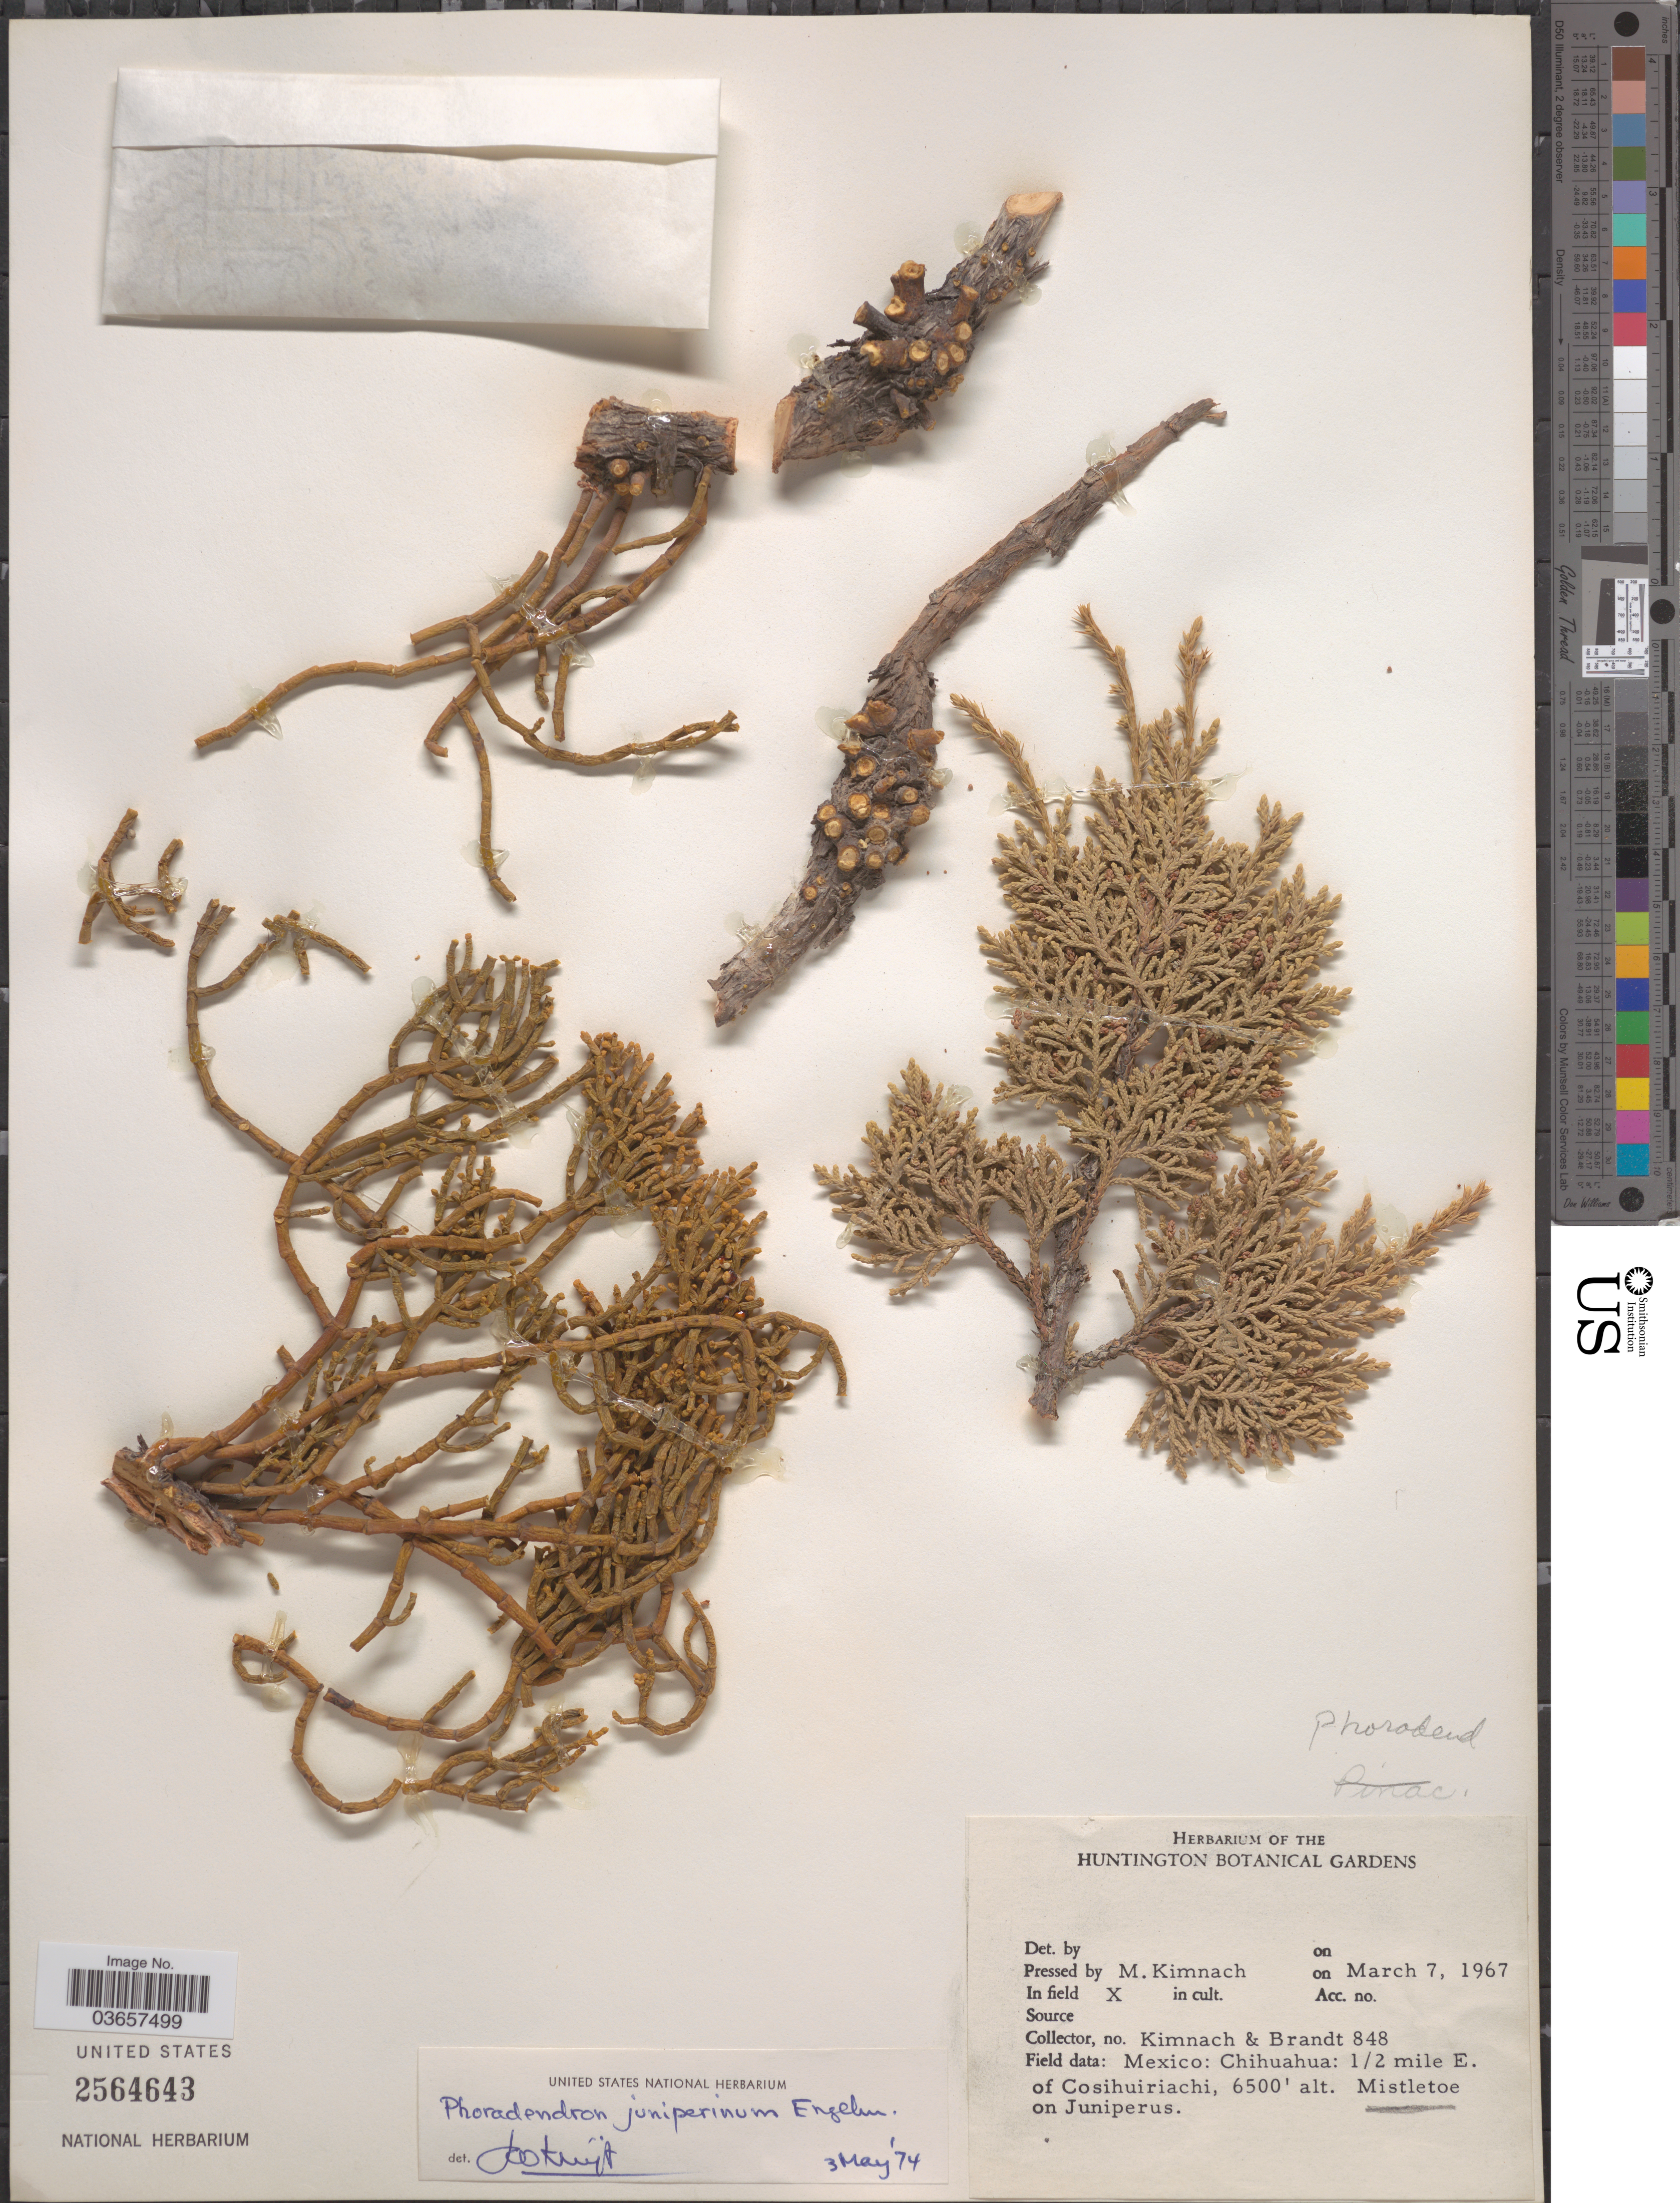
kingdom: Plantae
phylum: Tracheophyta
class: Magnoliopsida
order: Santalales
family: Viscaceae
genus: Phoradendron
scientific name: Phoradendron juniperinum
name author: Engelm. ex A. Gray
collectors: M. W. Kimnach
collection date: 1967-03-07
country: United States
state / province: California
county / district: Los Angeles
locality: Huntington Botanical Gardens.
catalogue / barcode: US 2564643